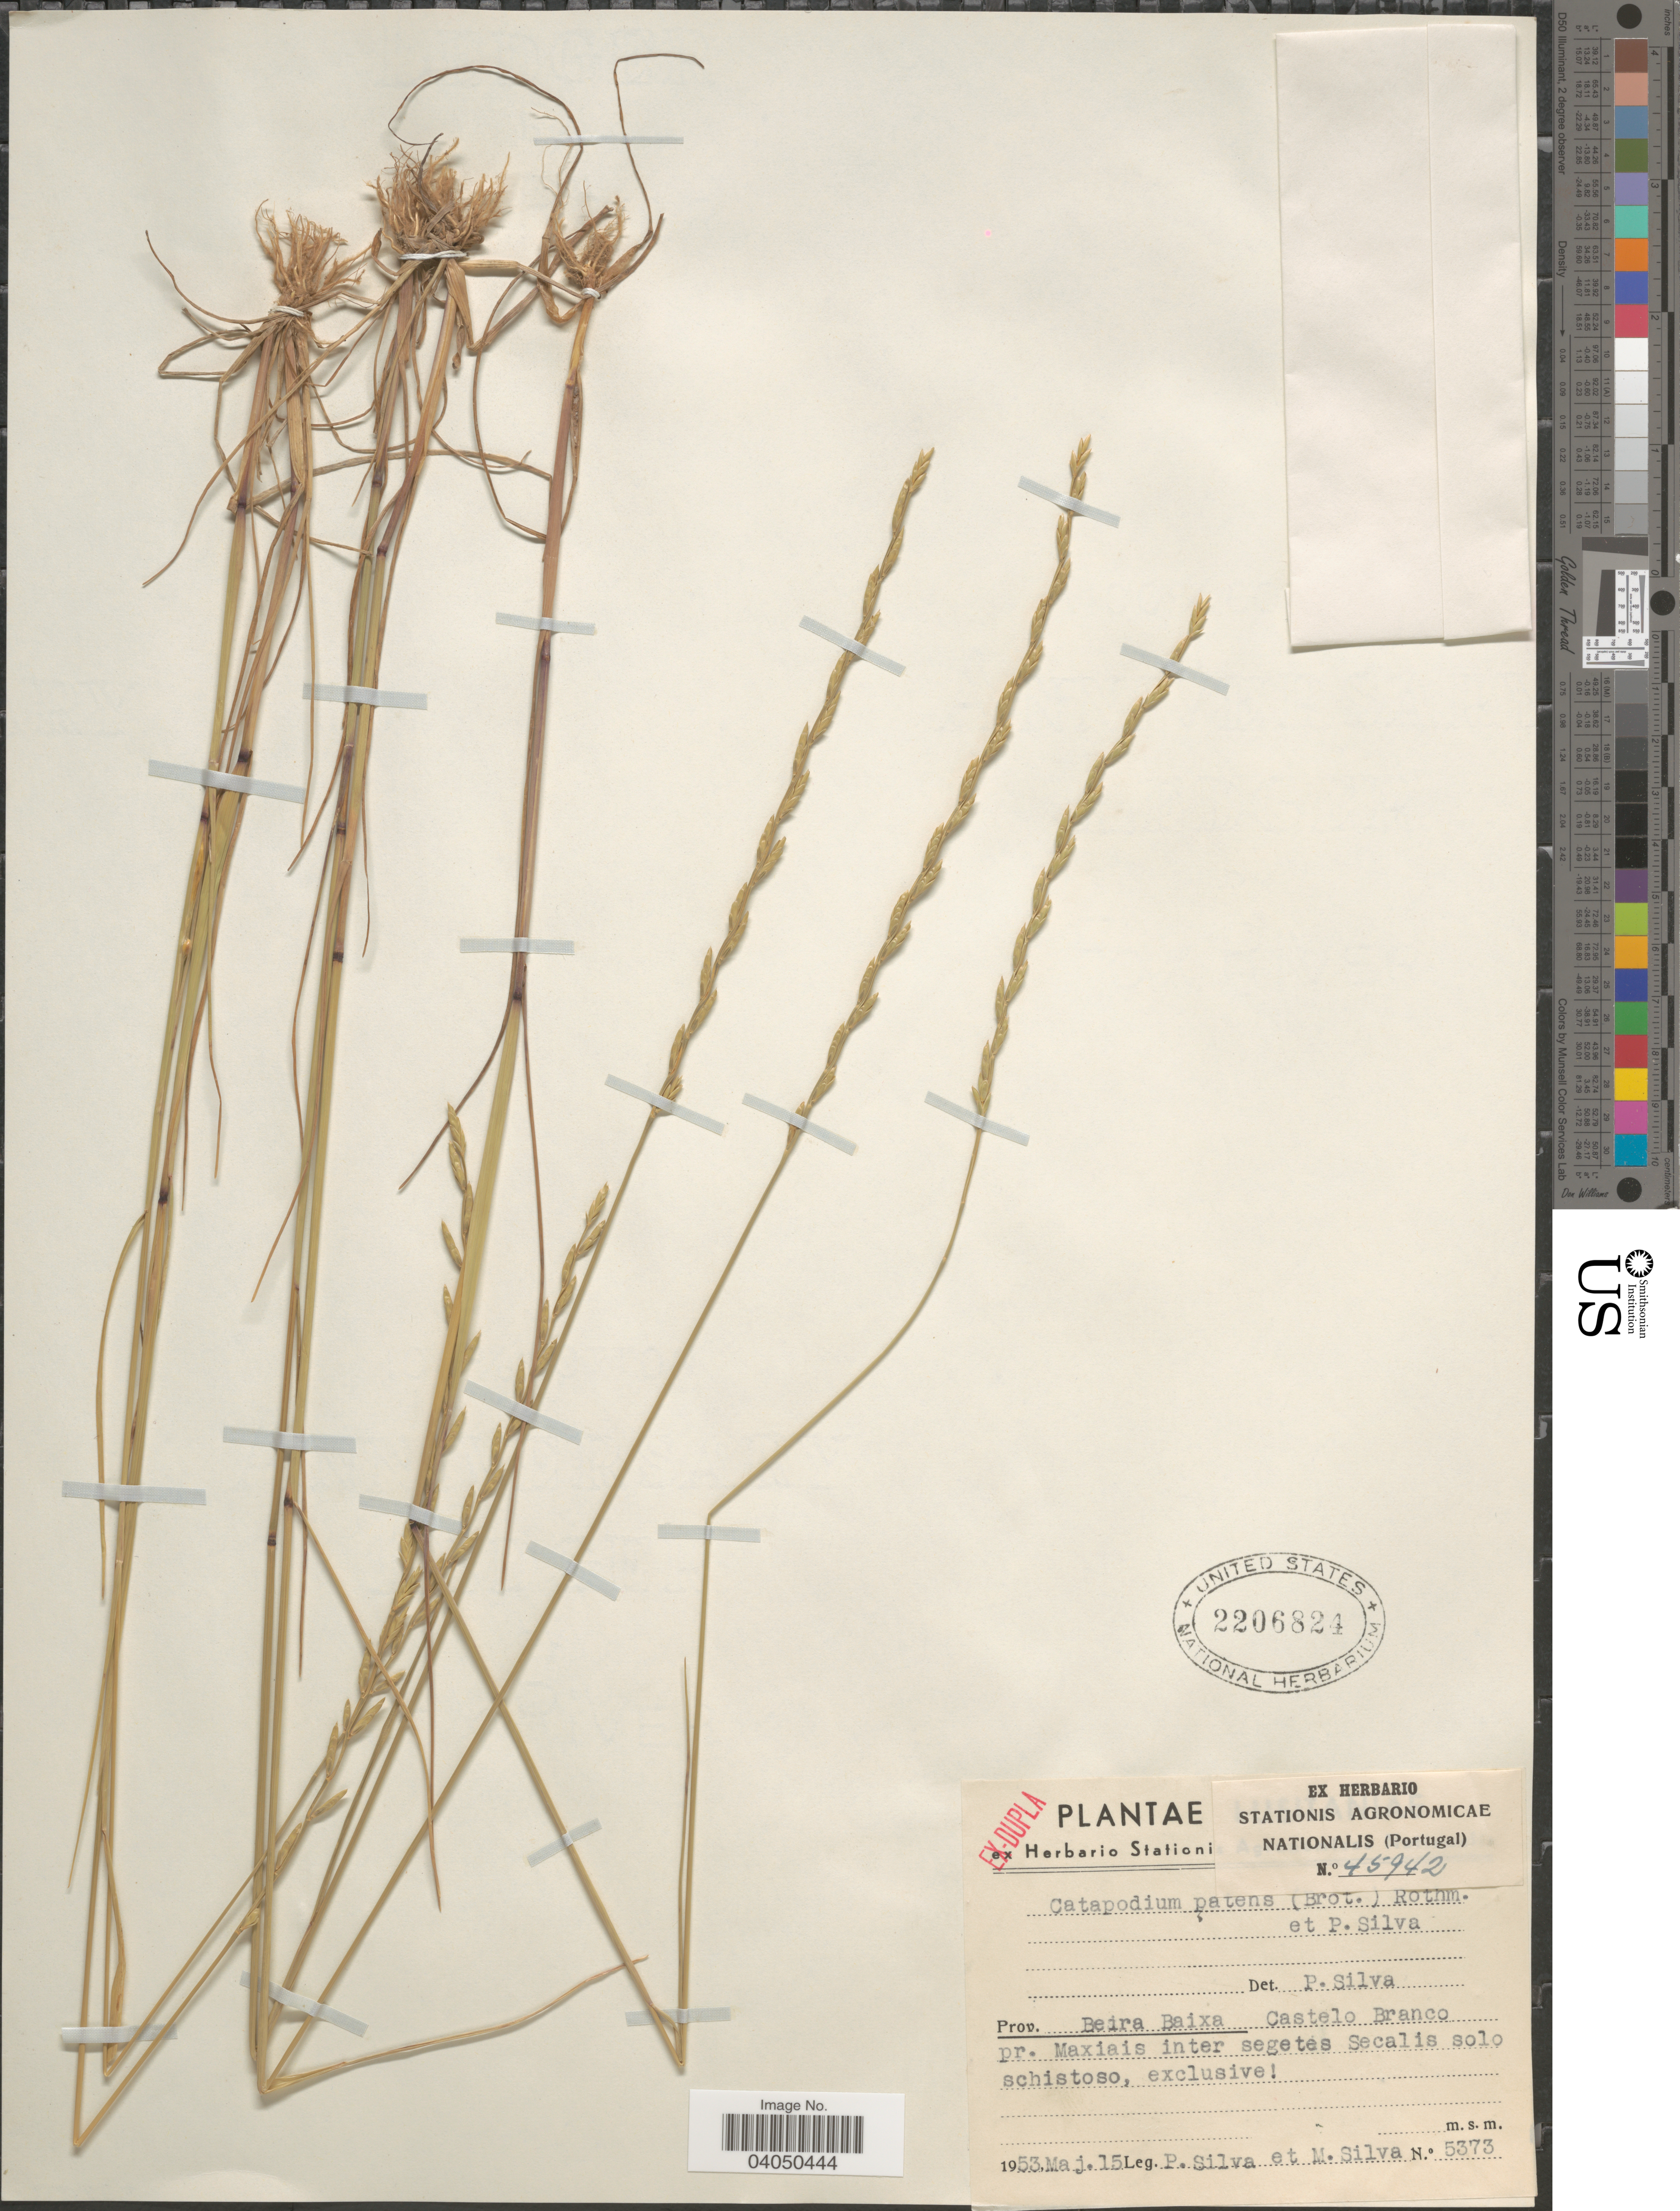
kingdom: Plantae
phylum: Tracheophyta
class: Liliopsida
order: Poales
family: Poaceae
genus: Festuca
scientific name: Festuca sp.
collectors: P. Silva & M. Silva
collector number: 5373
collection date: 1953-05-15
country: Portugal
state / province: Castelo Branco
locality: Prov. Beira Baixa. Castelo Branco pr. Maxiais inter segetes Secalis solo schistoso.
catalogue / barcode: US 2206824